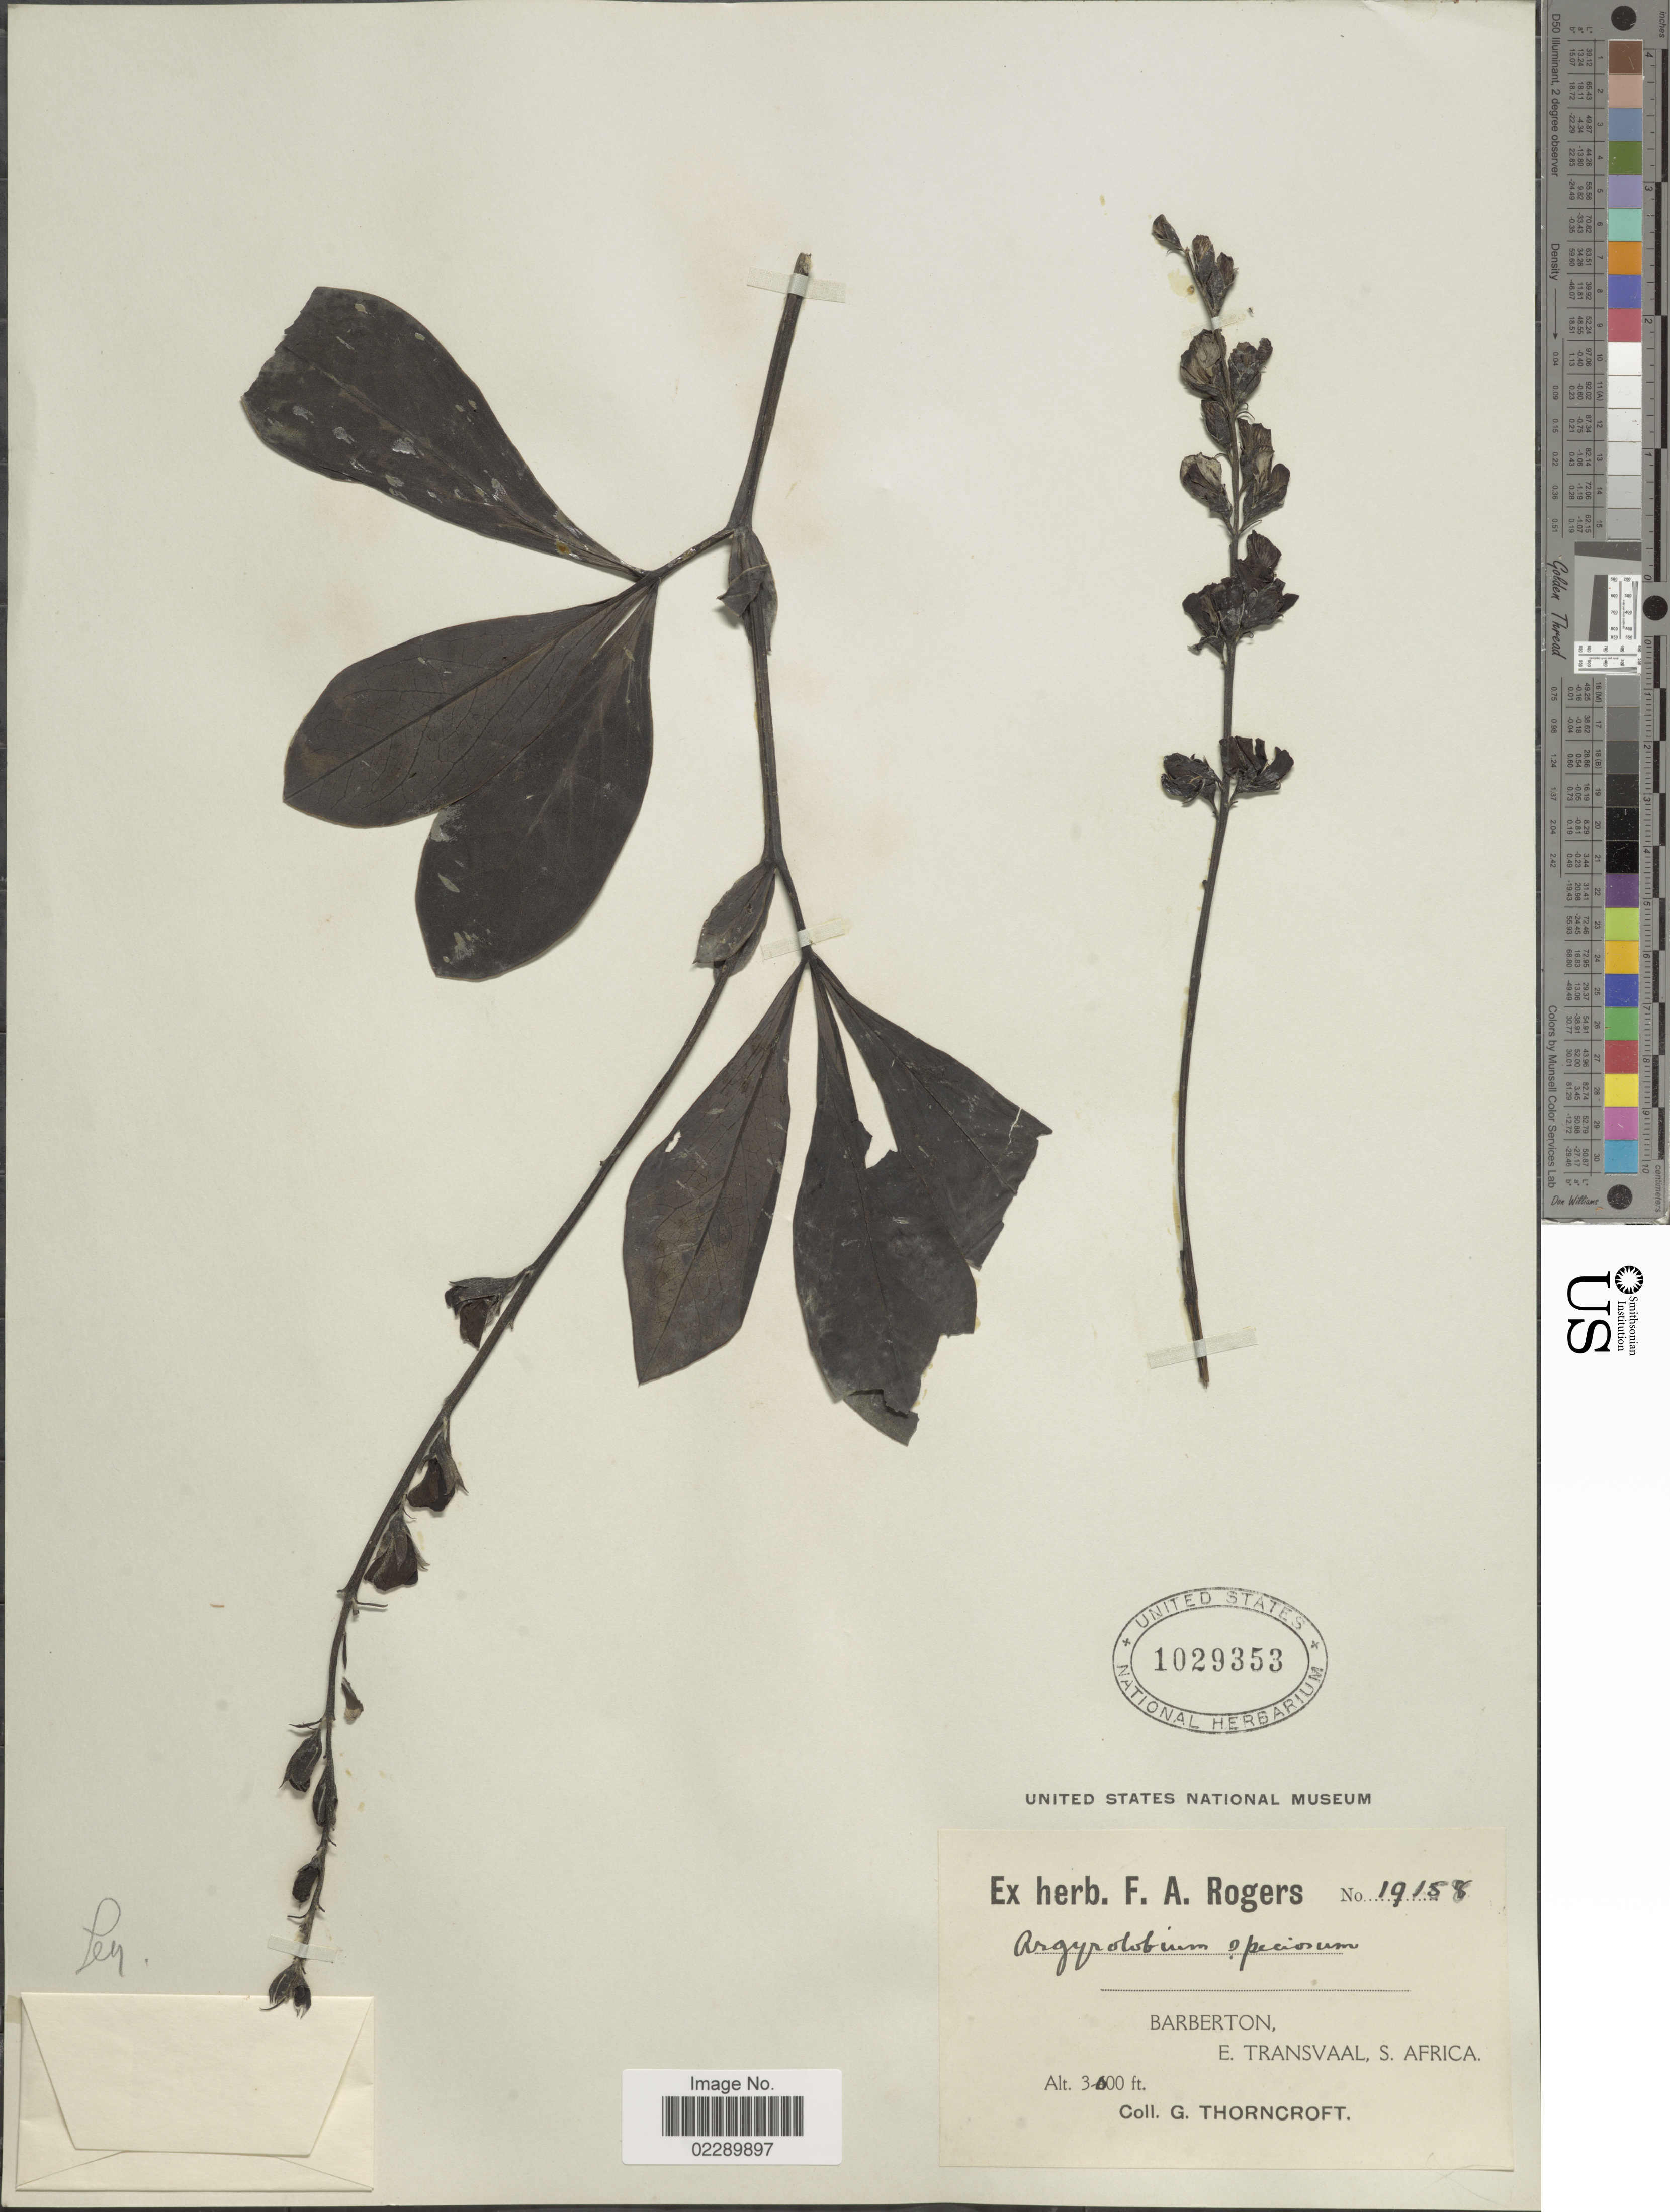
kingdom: Plantae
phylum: Tracheophyta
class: Magnoliopsida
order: Fabales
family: Fabaceae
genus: Argyrolobium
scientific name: Argyrolobium speciosum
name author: Eckl. & Zeyh.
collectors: G. Thorncroft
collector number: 19158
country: South Africa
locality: Barberton, E. Transvaal, S. Africa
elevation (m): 914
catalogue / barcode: US 1029353